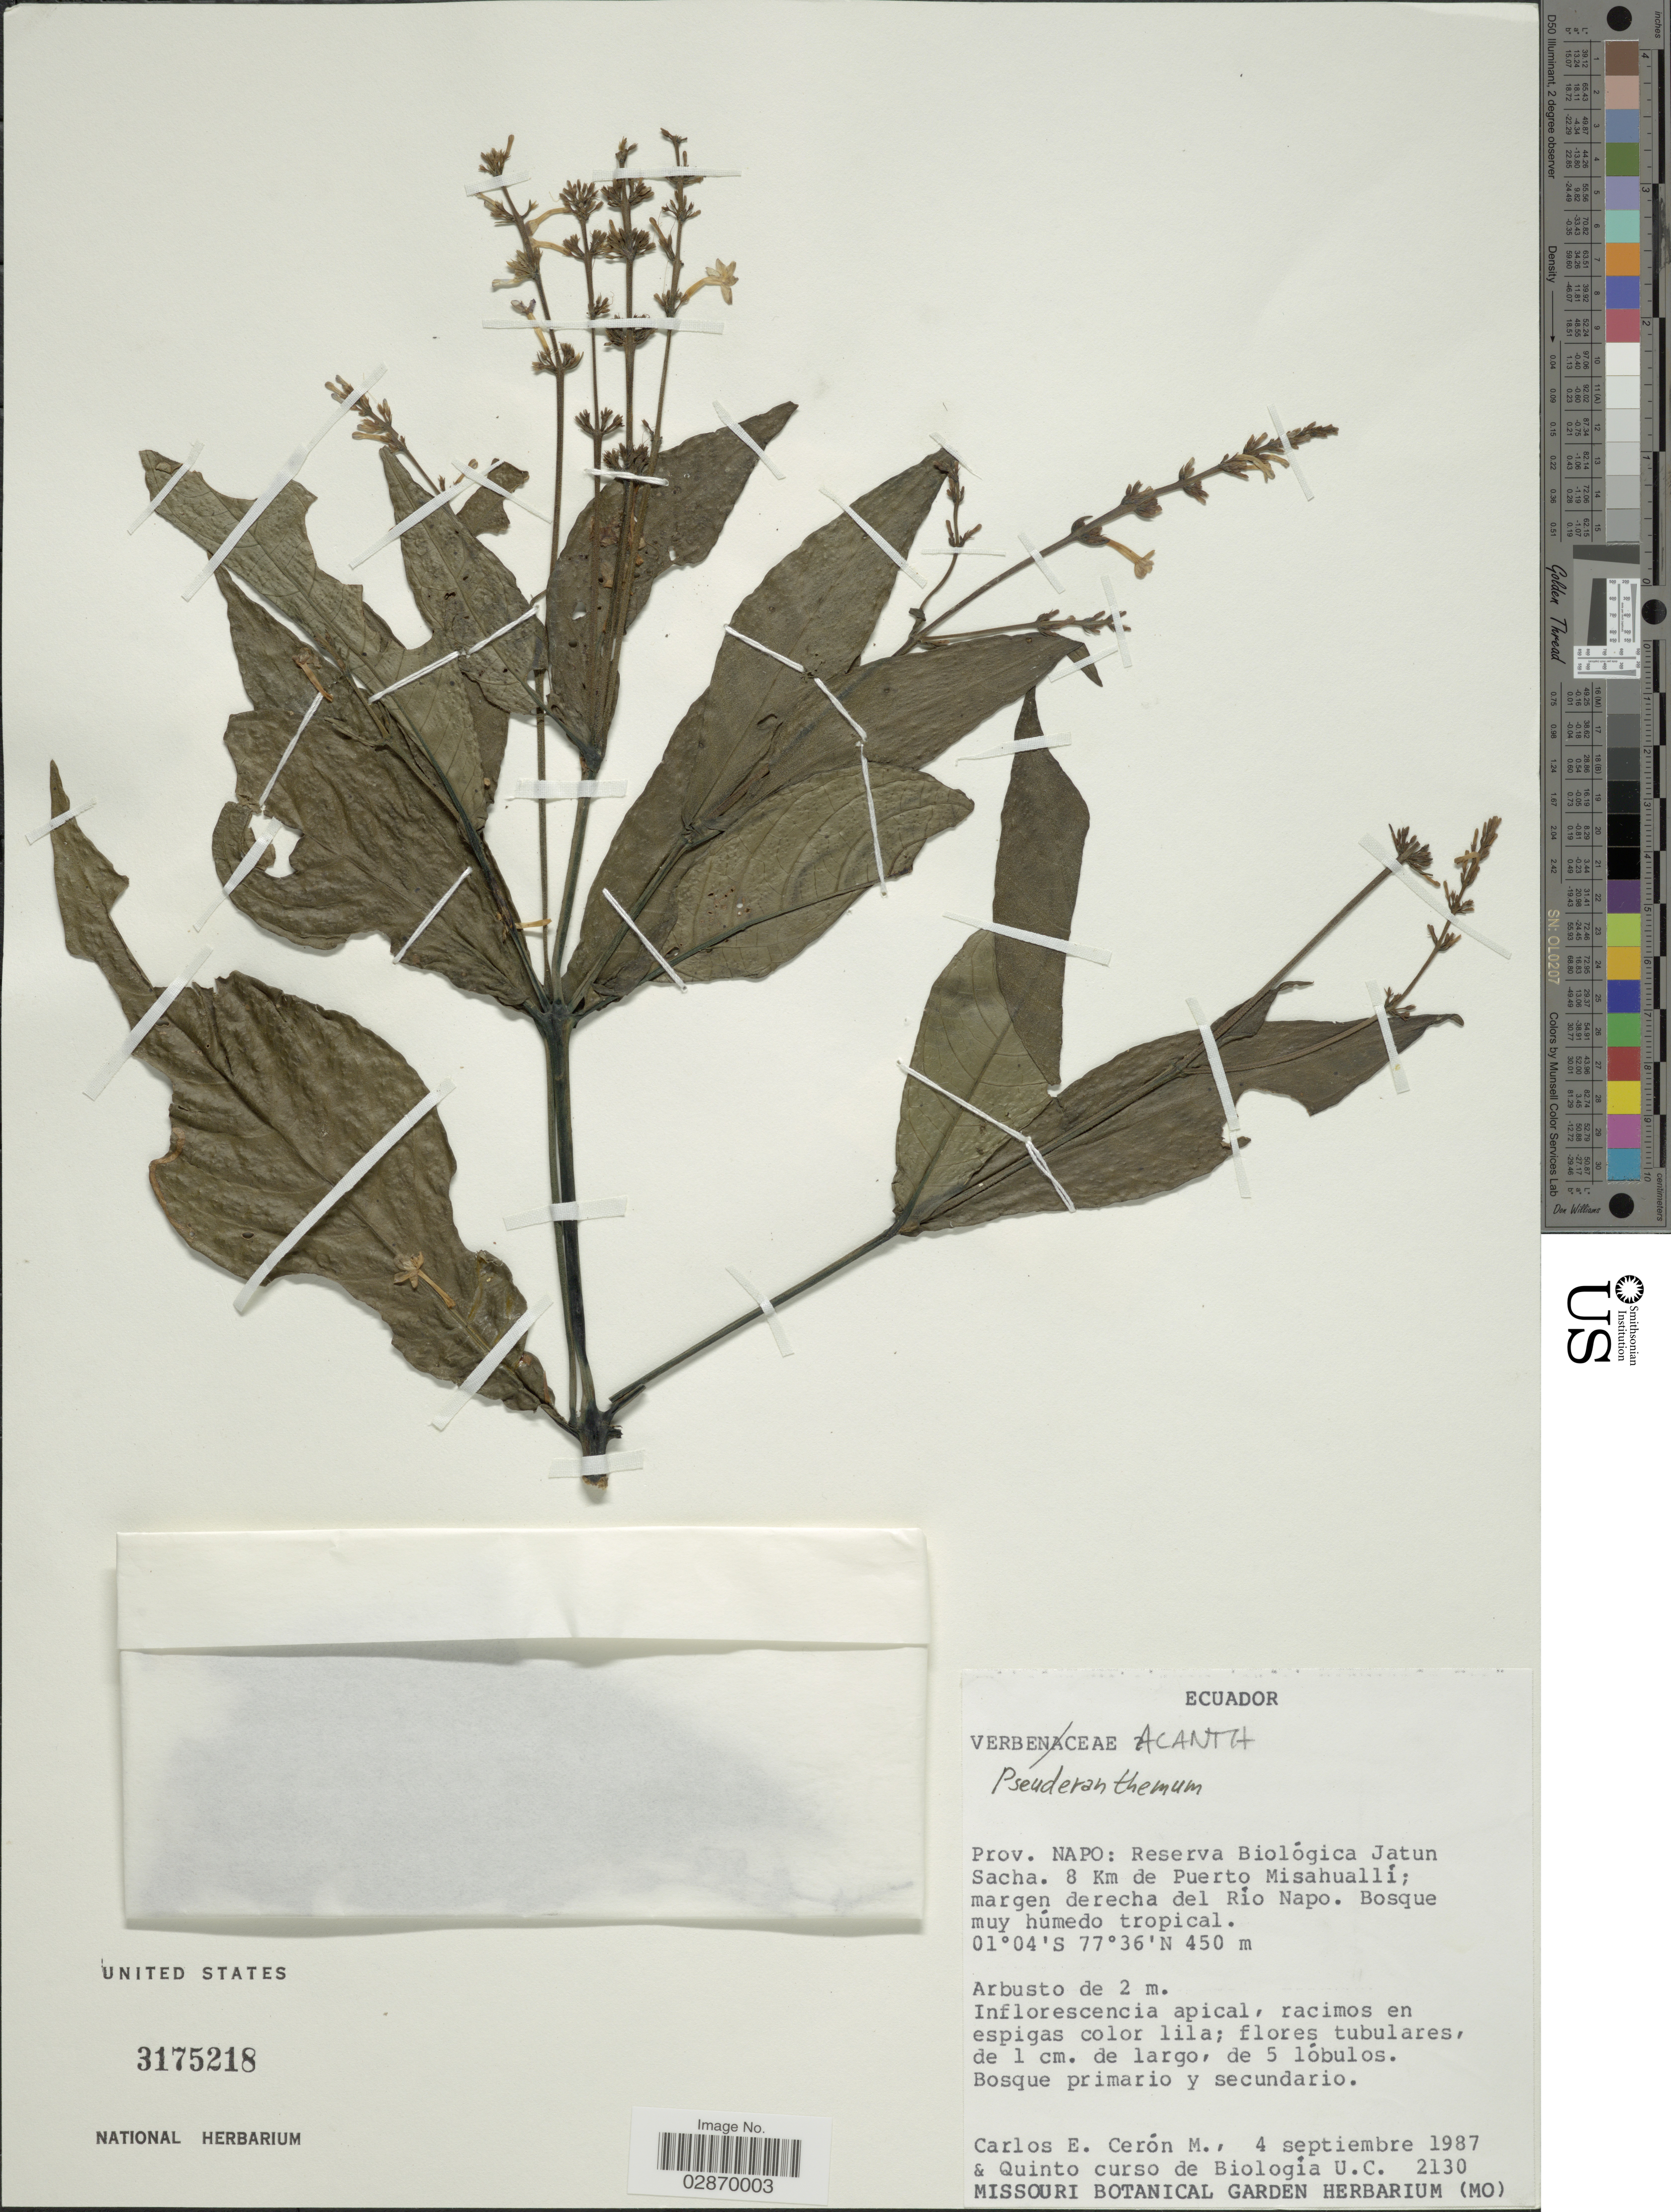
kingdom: Plantae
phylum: Tracheophyta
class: Magnoliopsida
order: Lamiales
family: Acanthaceae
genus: Pseuderanthemum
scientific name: Pseuderanthemum hookerianum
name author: (Nees) V.M. Baum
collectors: C. E. Cerón M. & Quinto Curso de Biología U.C.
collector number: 2130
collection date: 1987-09-04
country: Ecuador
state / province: Napo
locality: Reserva Biológica Jatun Sacha, 8 Km. de Puerto Misahualli, margen derecha del Río Napo.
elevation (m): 450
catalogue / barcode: US 3175218